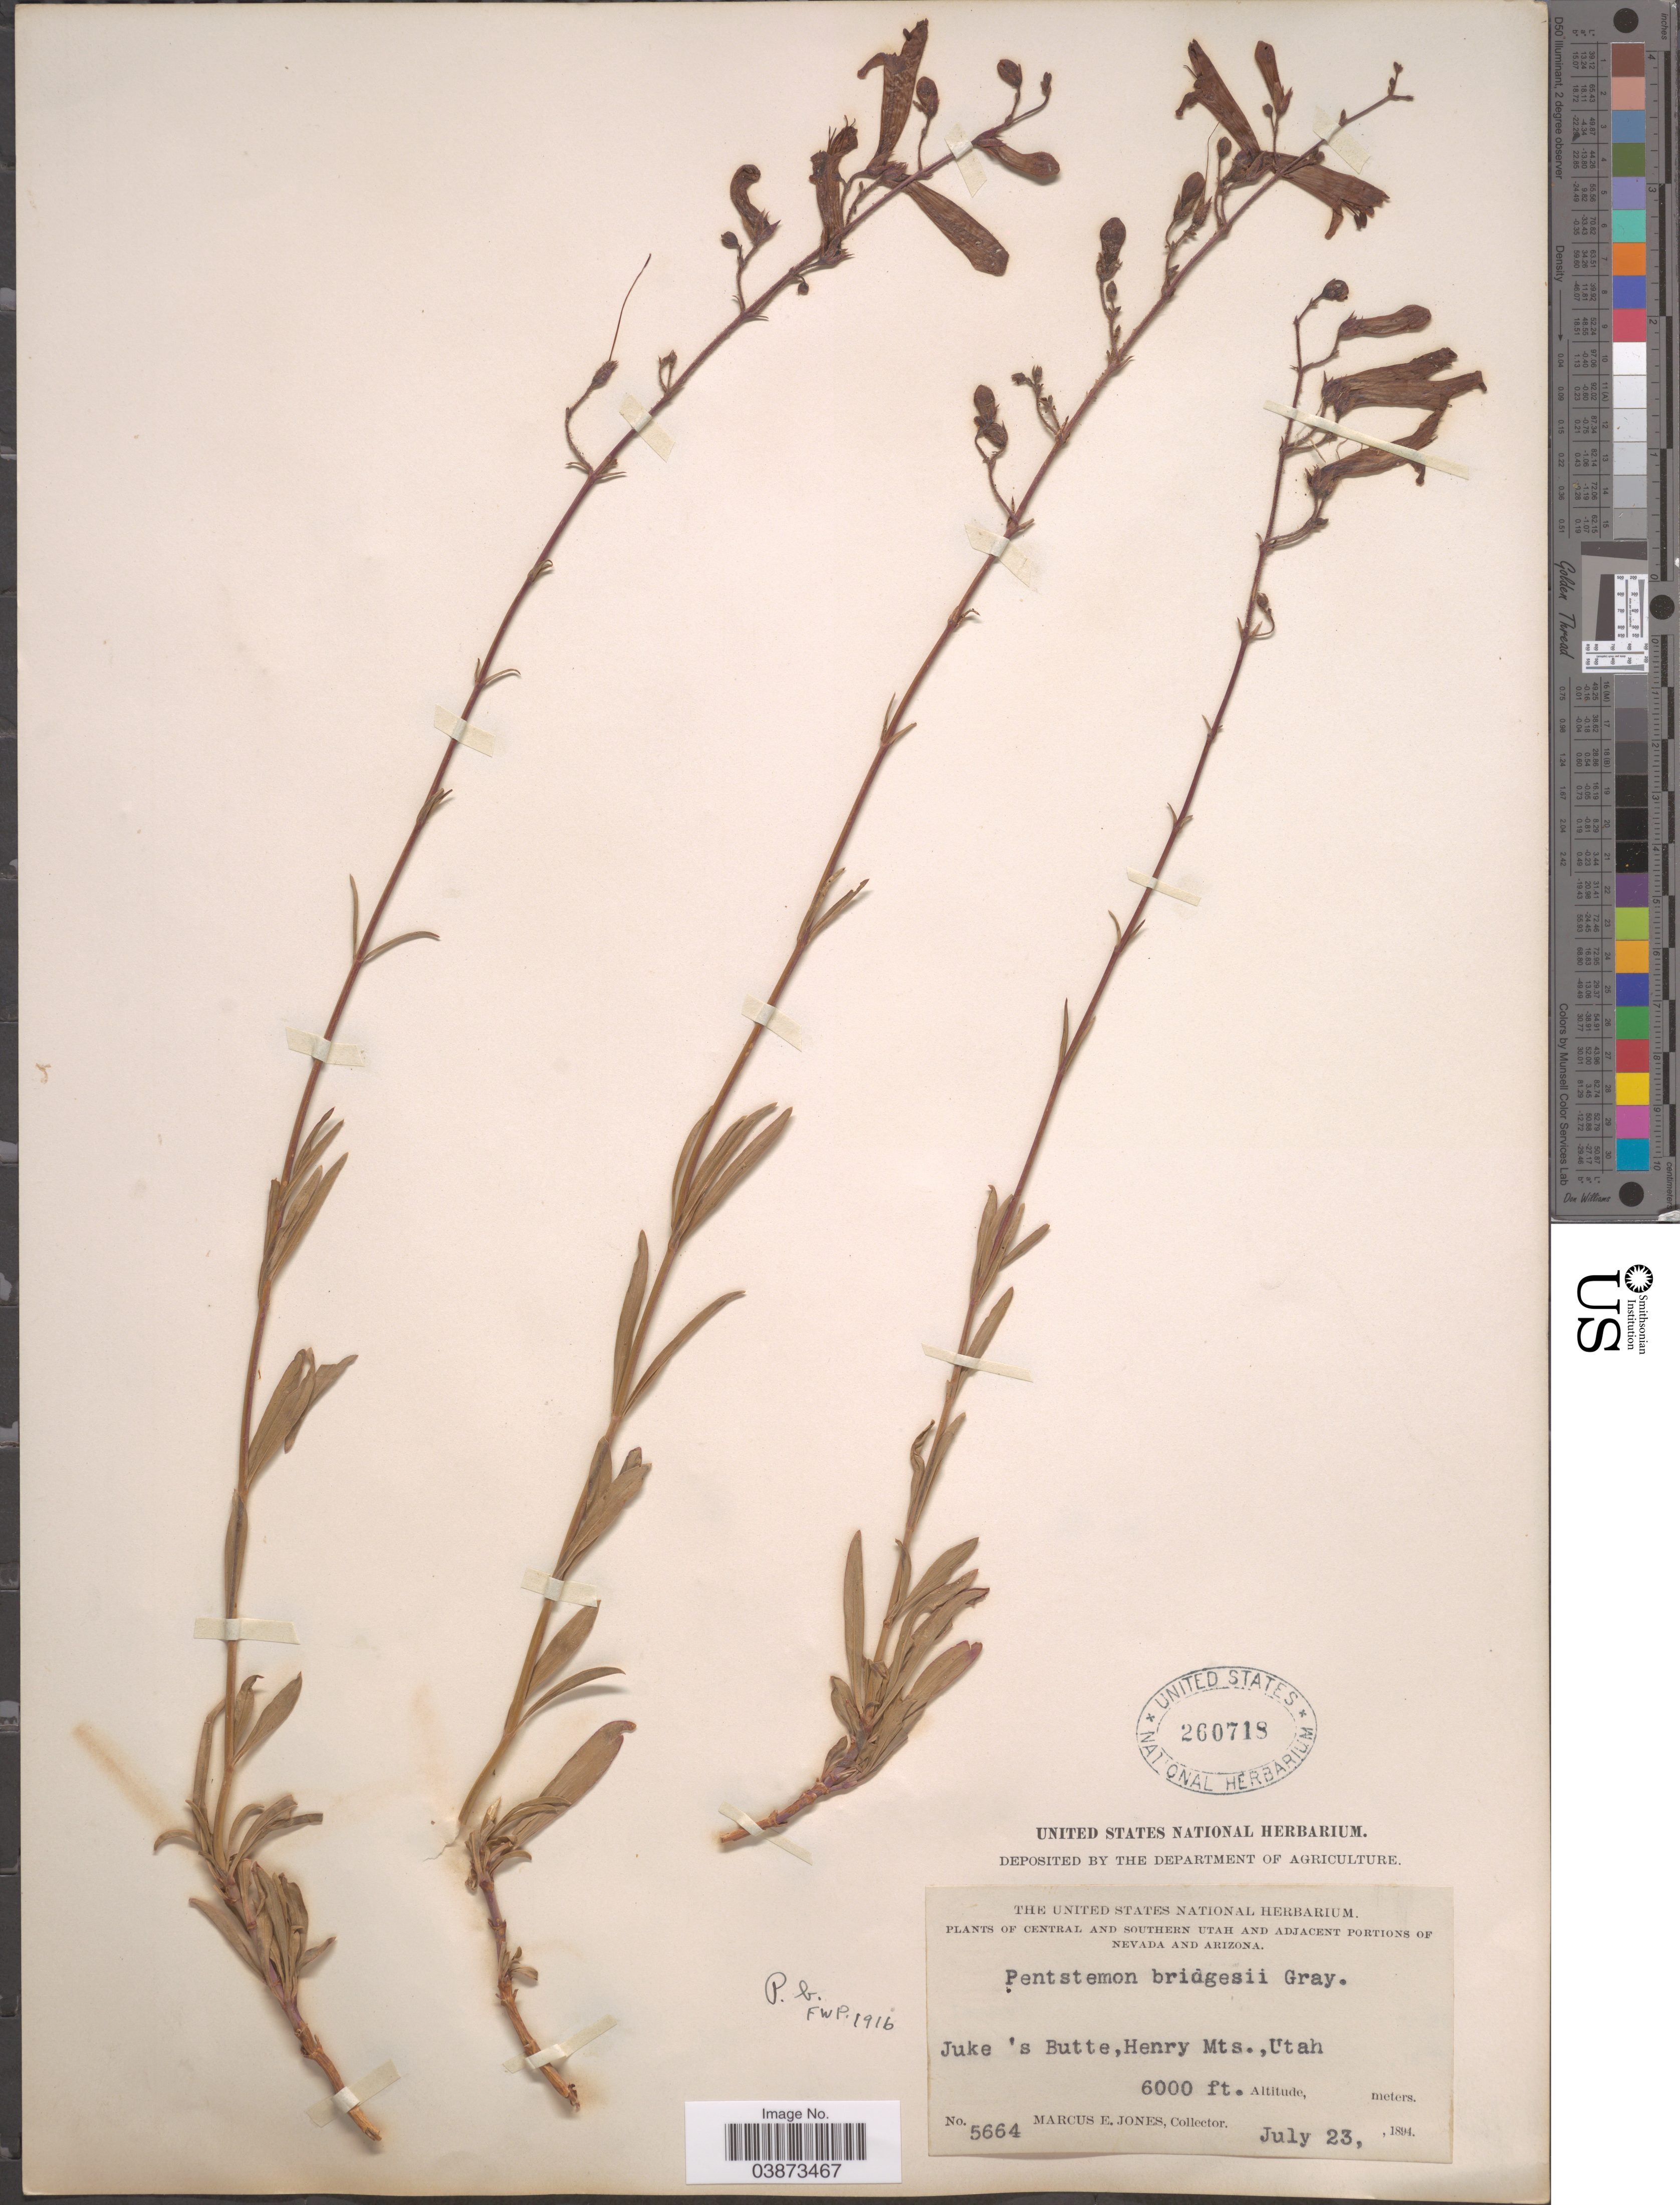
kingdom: Plantae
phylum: Tracheophyta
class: Magnoliopsida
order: Lamiales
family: Plantaginaceae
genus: Penstemon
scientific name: Penstemon bridgesii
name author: A. Gray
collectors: M. E. Jones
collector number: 5664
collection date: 1894-07-23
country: United States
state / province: Utah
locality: Central and Southern Utah. Juke's Butte, Henry Mts.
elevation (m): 1829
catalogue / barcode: US 260718